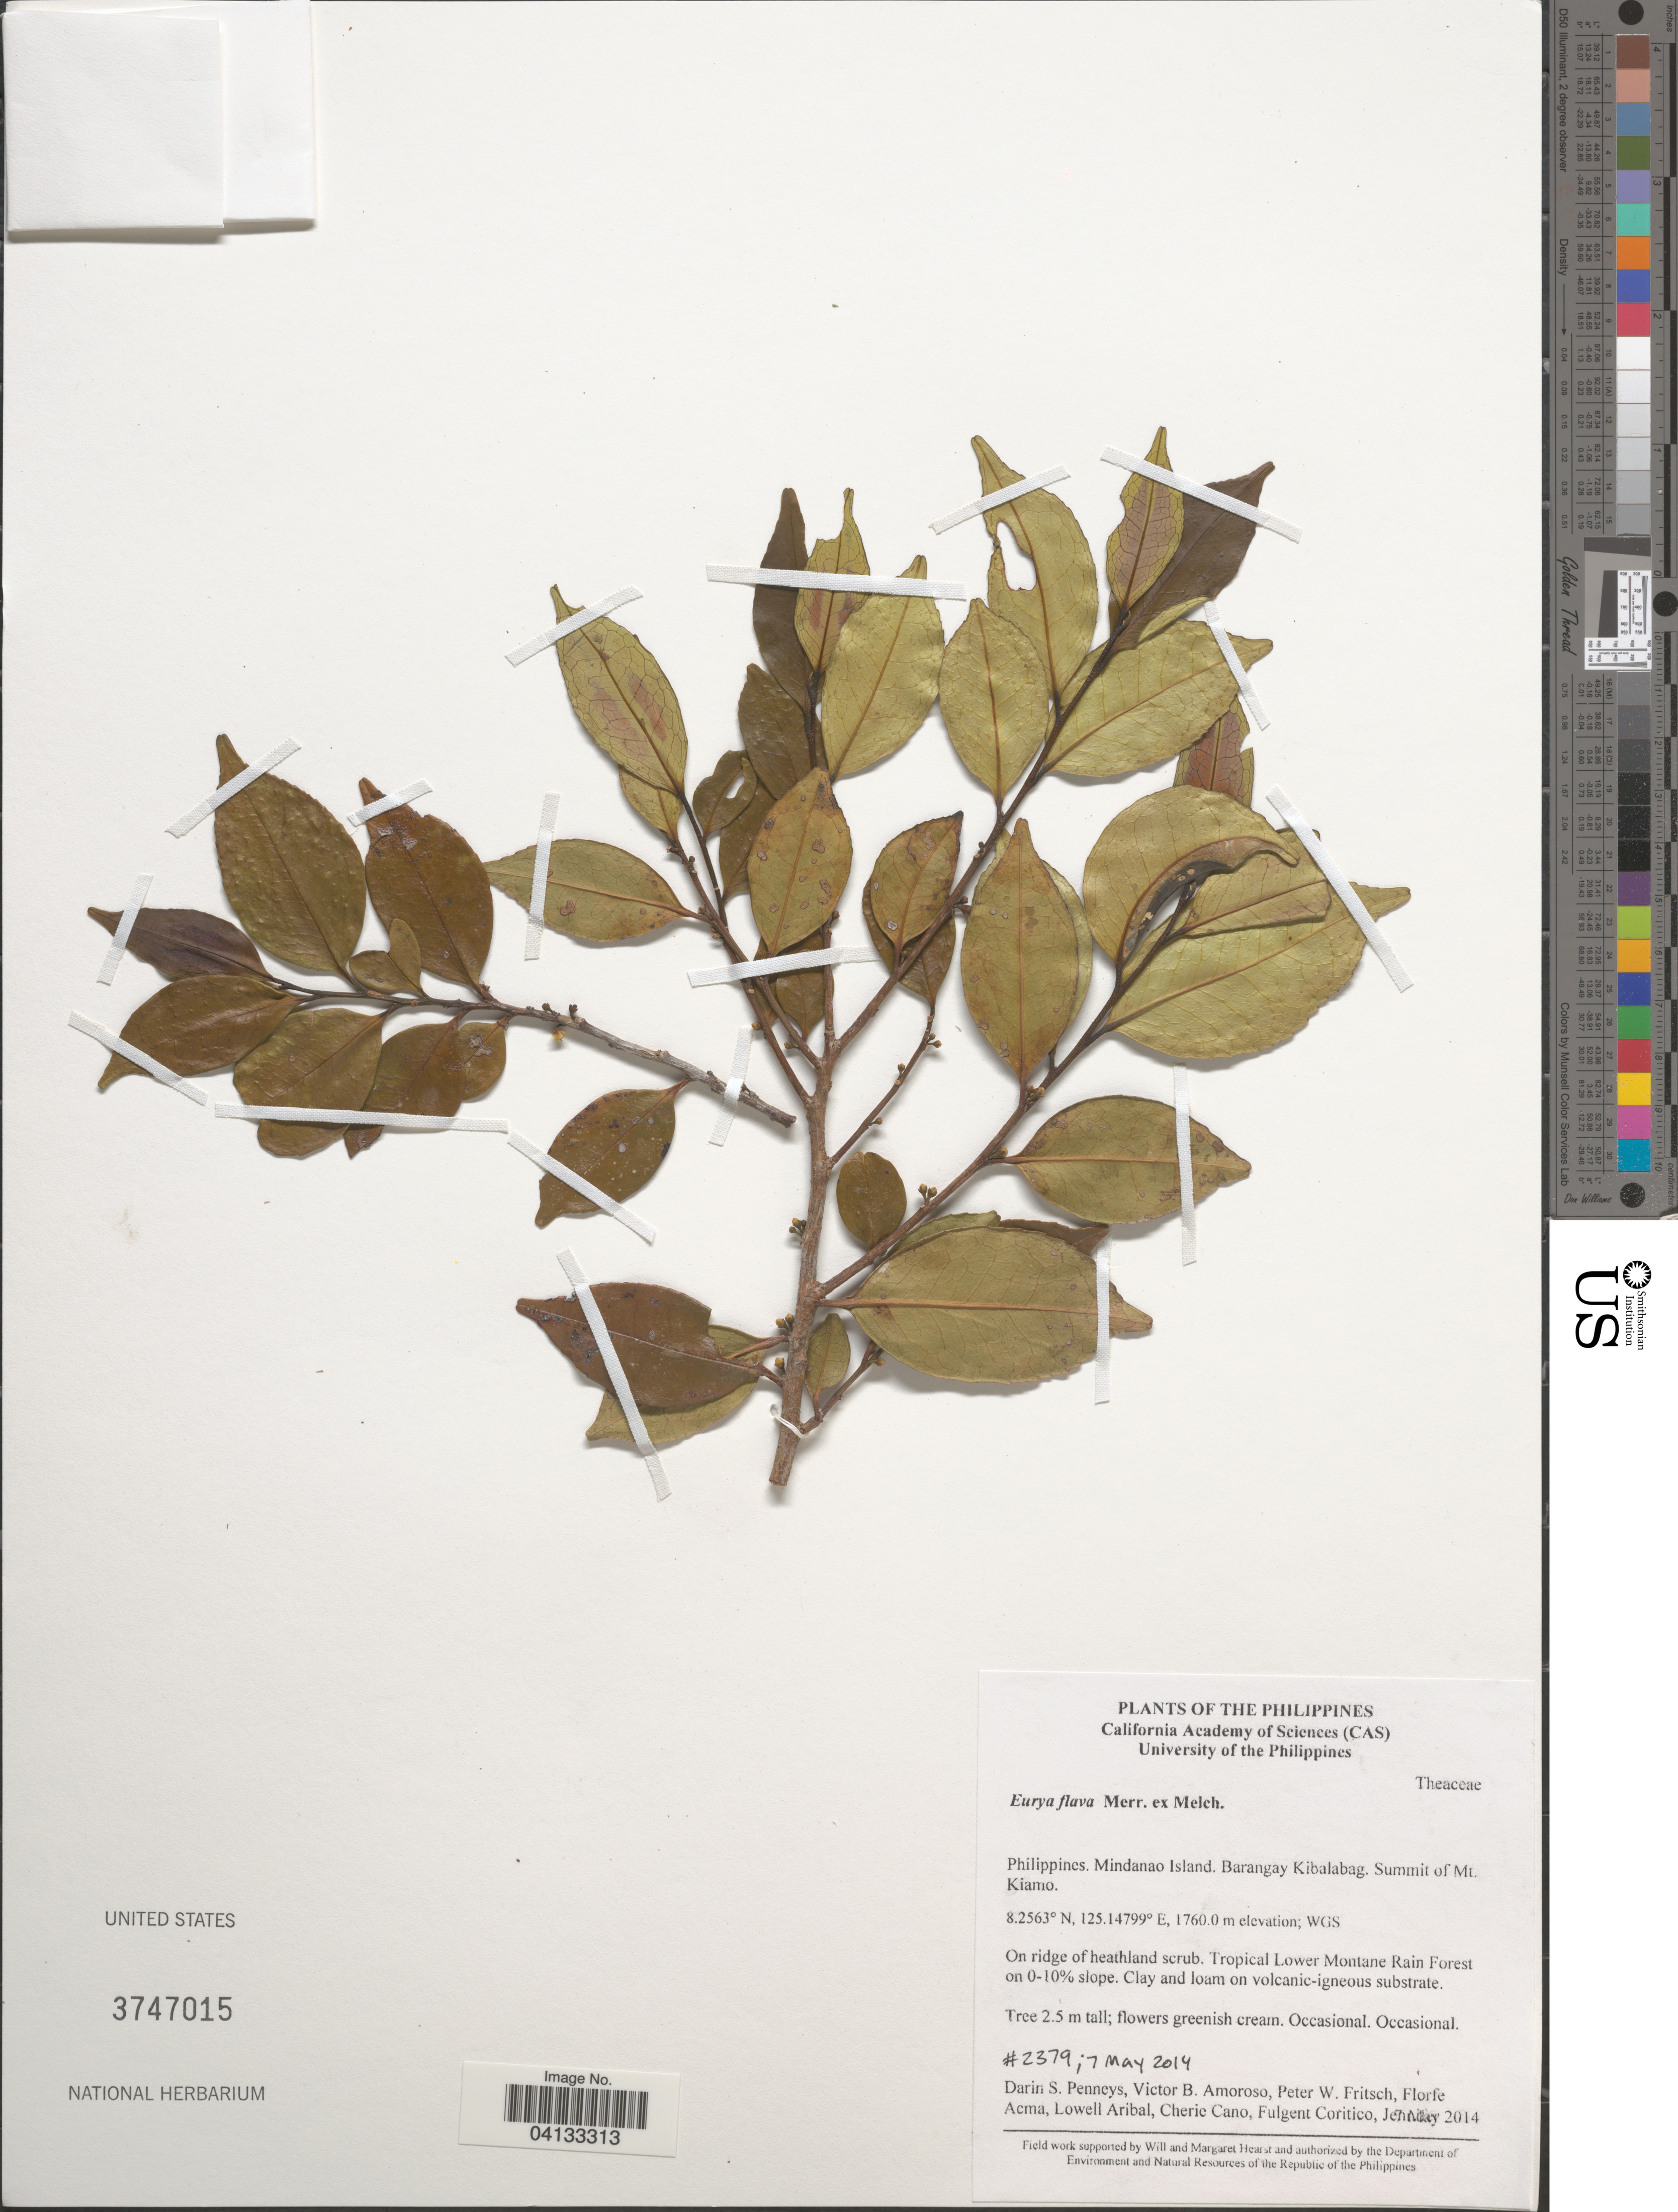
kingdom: Plantae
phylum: Tracheophyta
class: Magnoliopsida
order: Ericales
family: Pentaphylacaceae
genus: Eurya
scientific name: Eurya flava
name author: Merr. ex Kobuski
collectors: D. S. Penneys, V. Amoroso, P. W. Fritsch, F. Acma & et al.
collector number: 2379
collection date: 2014-05-07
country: Philippines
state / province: Northern Mindanao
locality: Mindanao Island. Barangay Kibalag. Summit of Mt. Kiamo.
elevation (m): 1760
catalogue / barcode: US 3747015